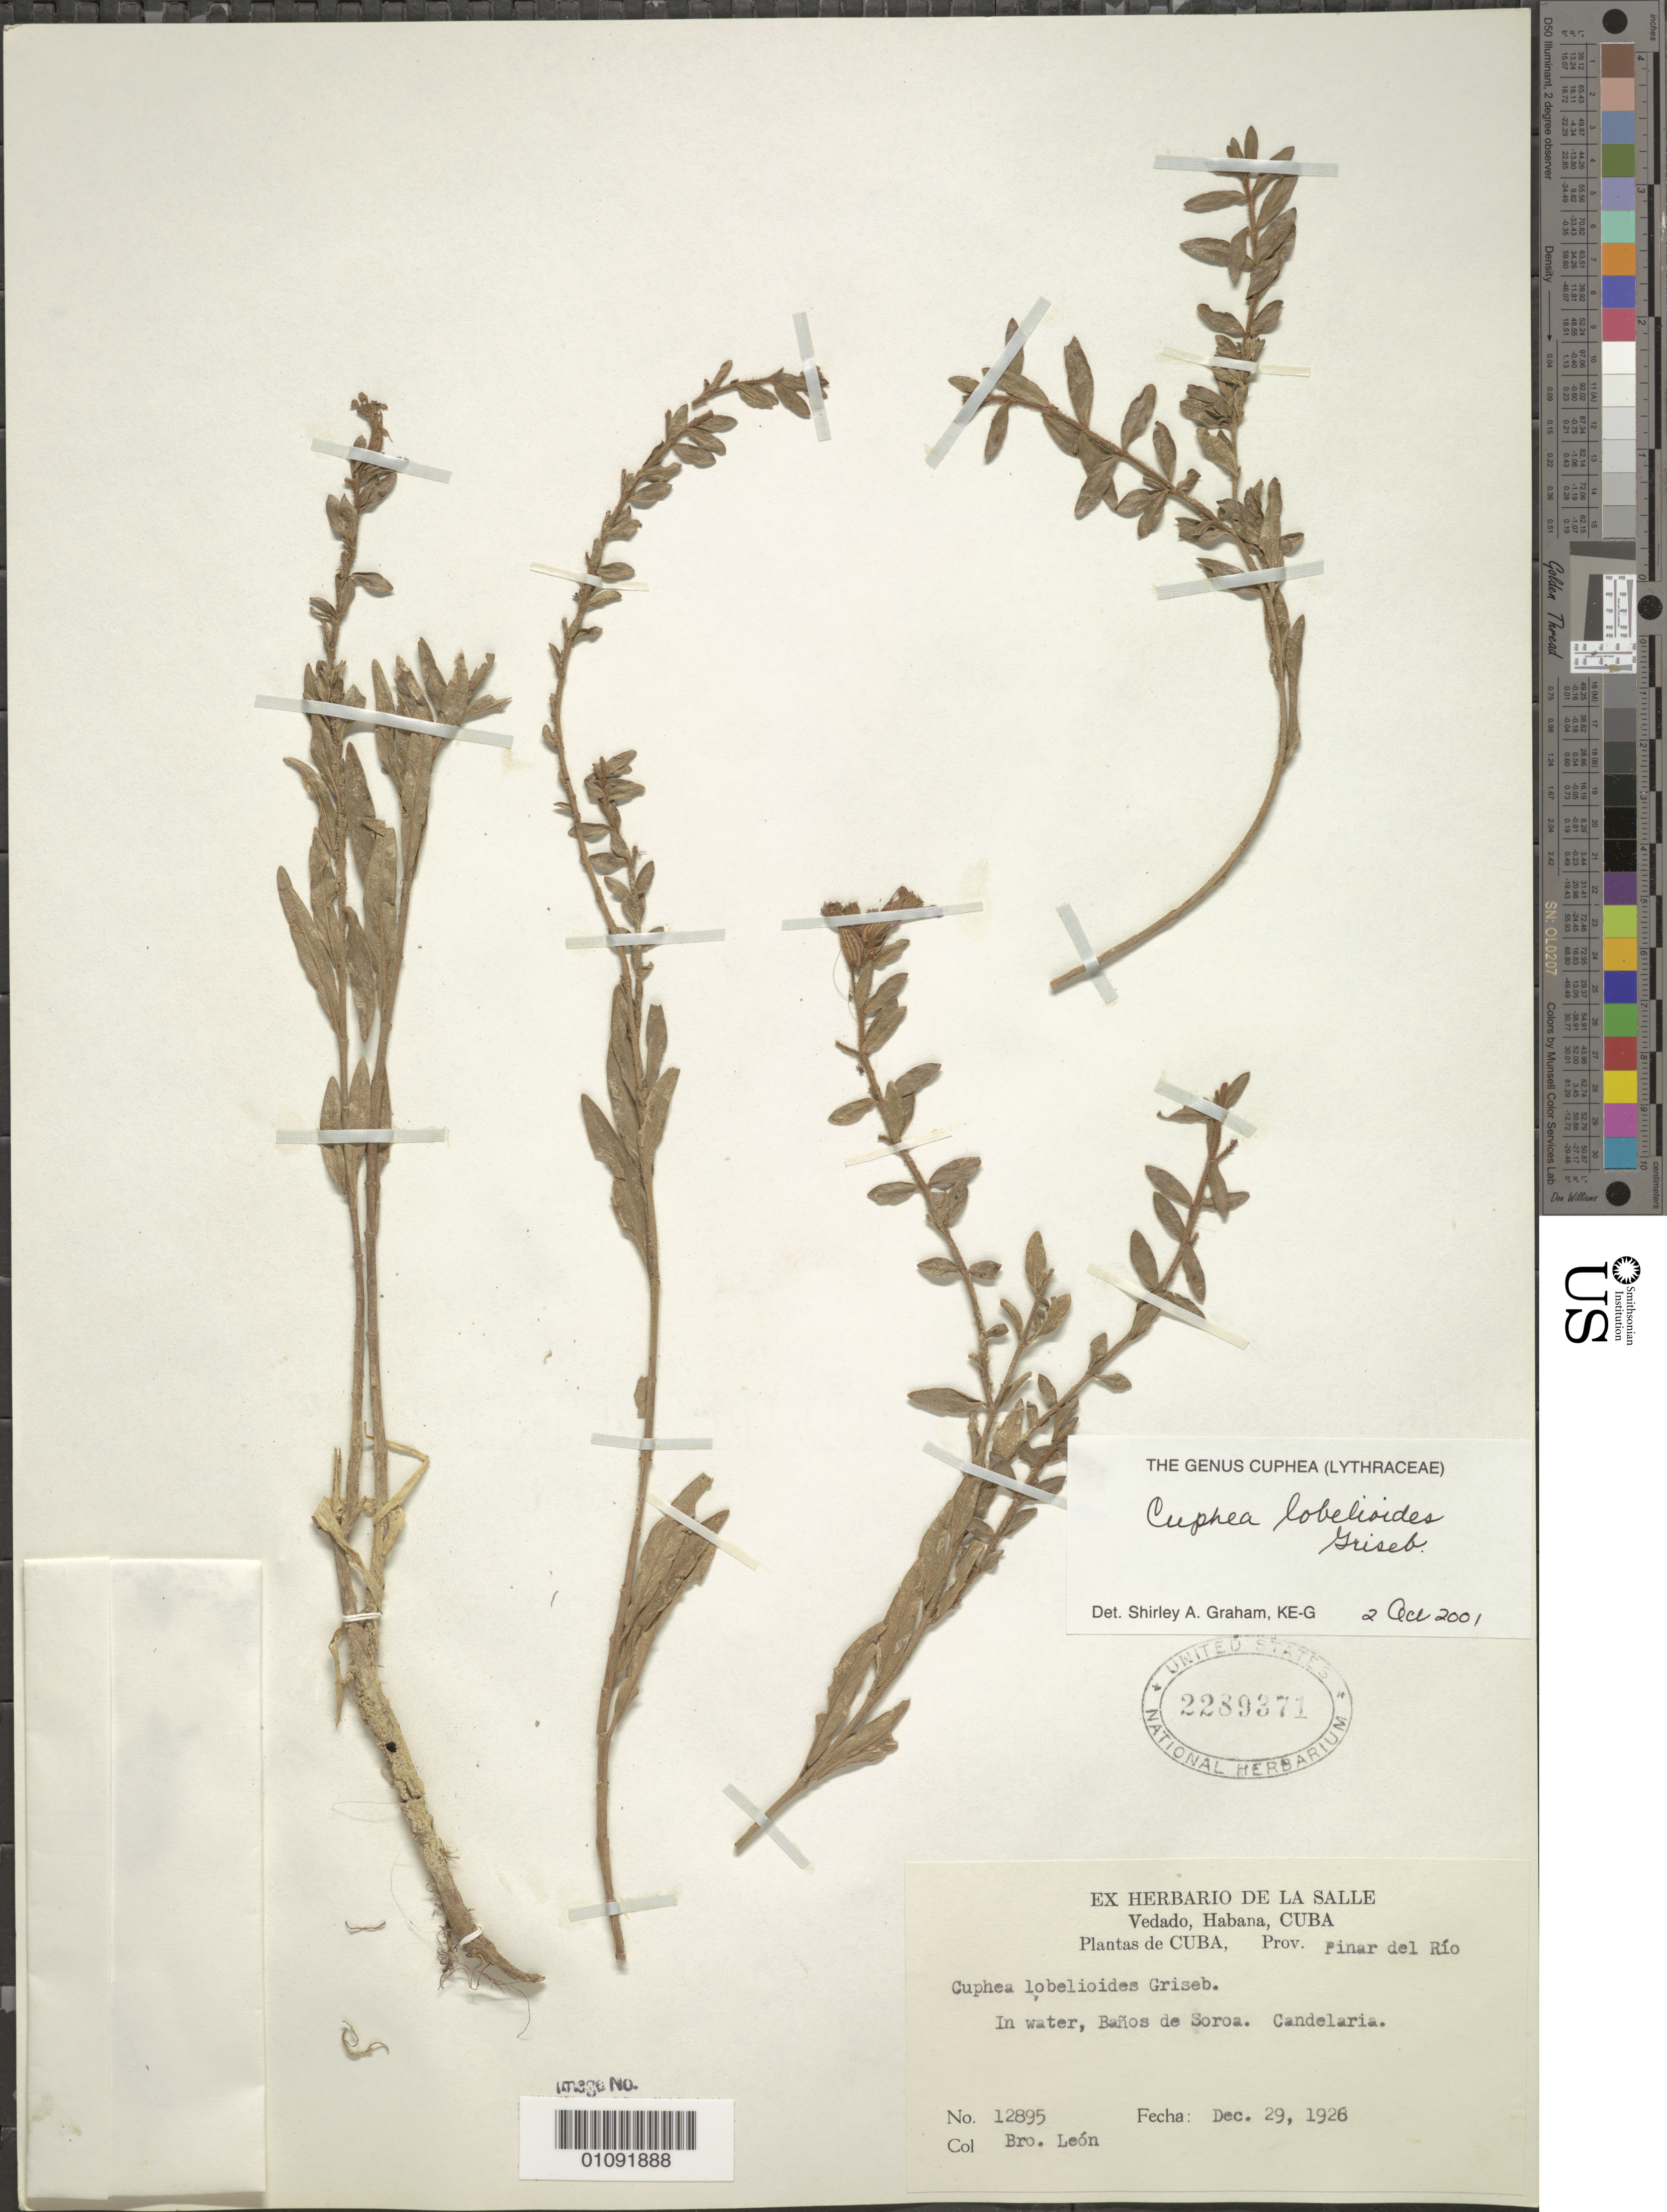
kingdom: Plantae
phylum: Tracheophyta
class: Magnoliopsida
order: Myrtales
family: Lythraceae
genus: Cuphea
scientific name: Cuphea lobelioides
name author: Griseb.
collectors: Bro. León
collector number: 12895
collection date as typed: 29 Dec 1928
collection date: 1928-12-29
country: Cuba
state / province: Pinar del Rio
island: Cuba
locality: Pinar del Rio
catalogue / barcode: US 2289371